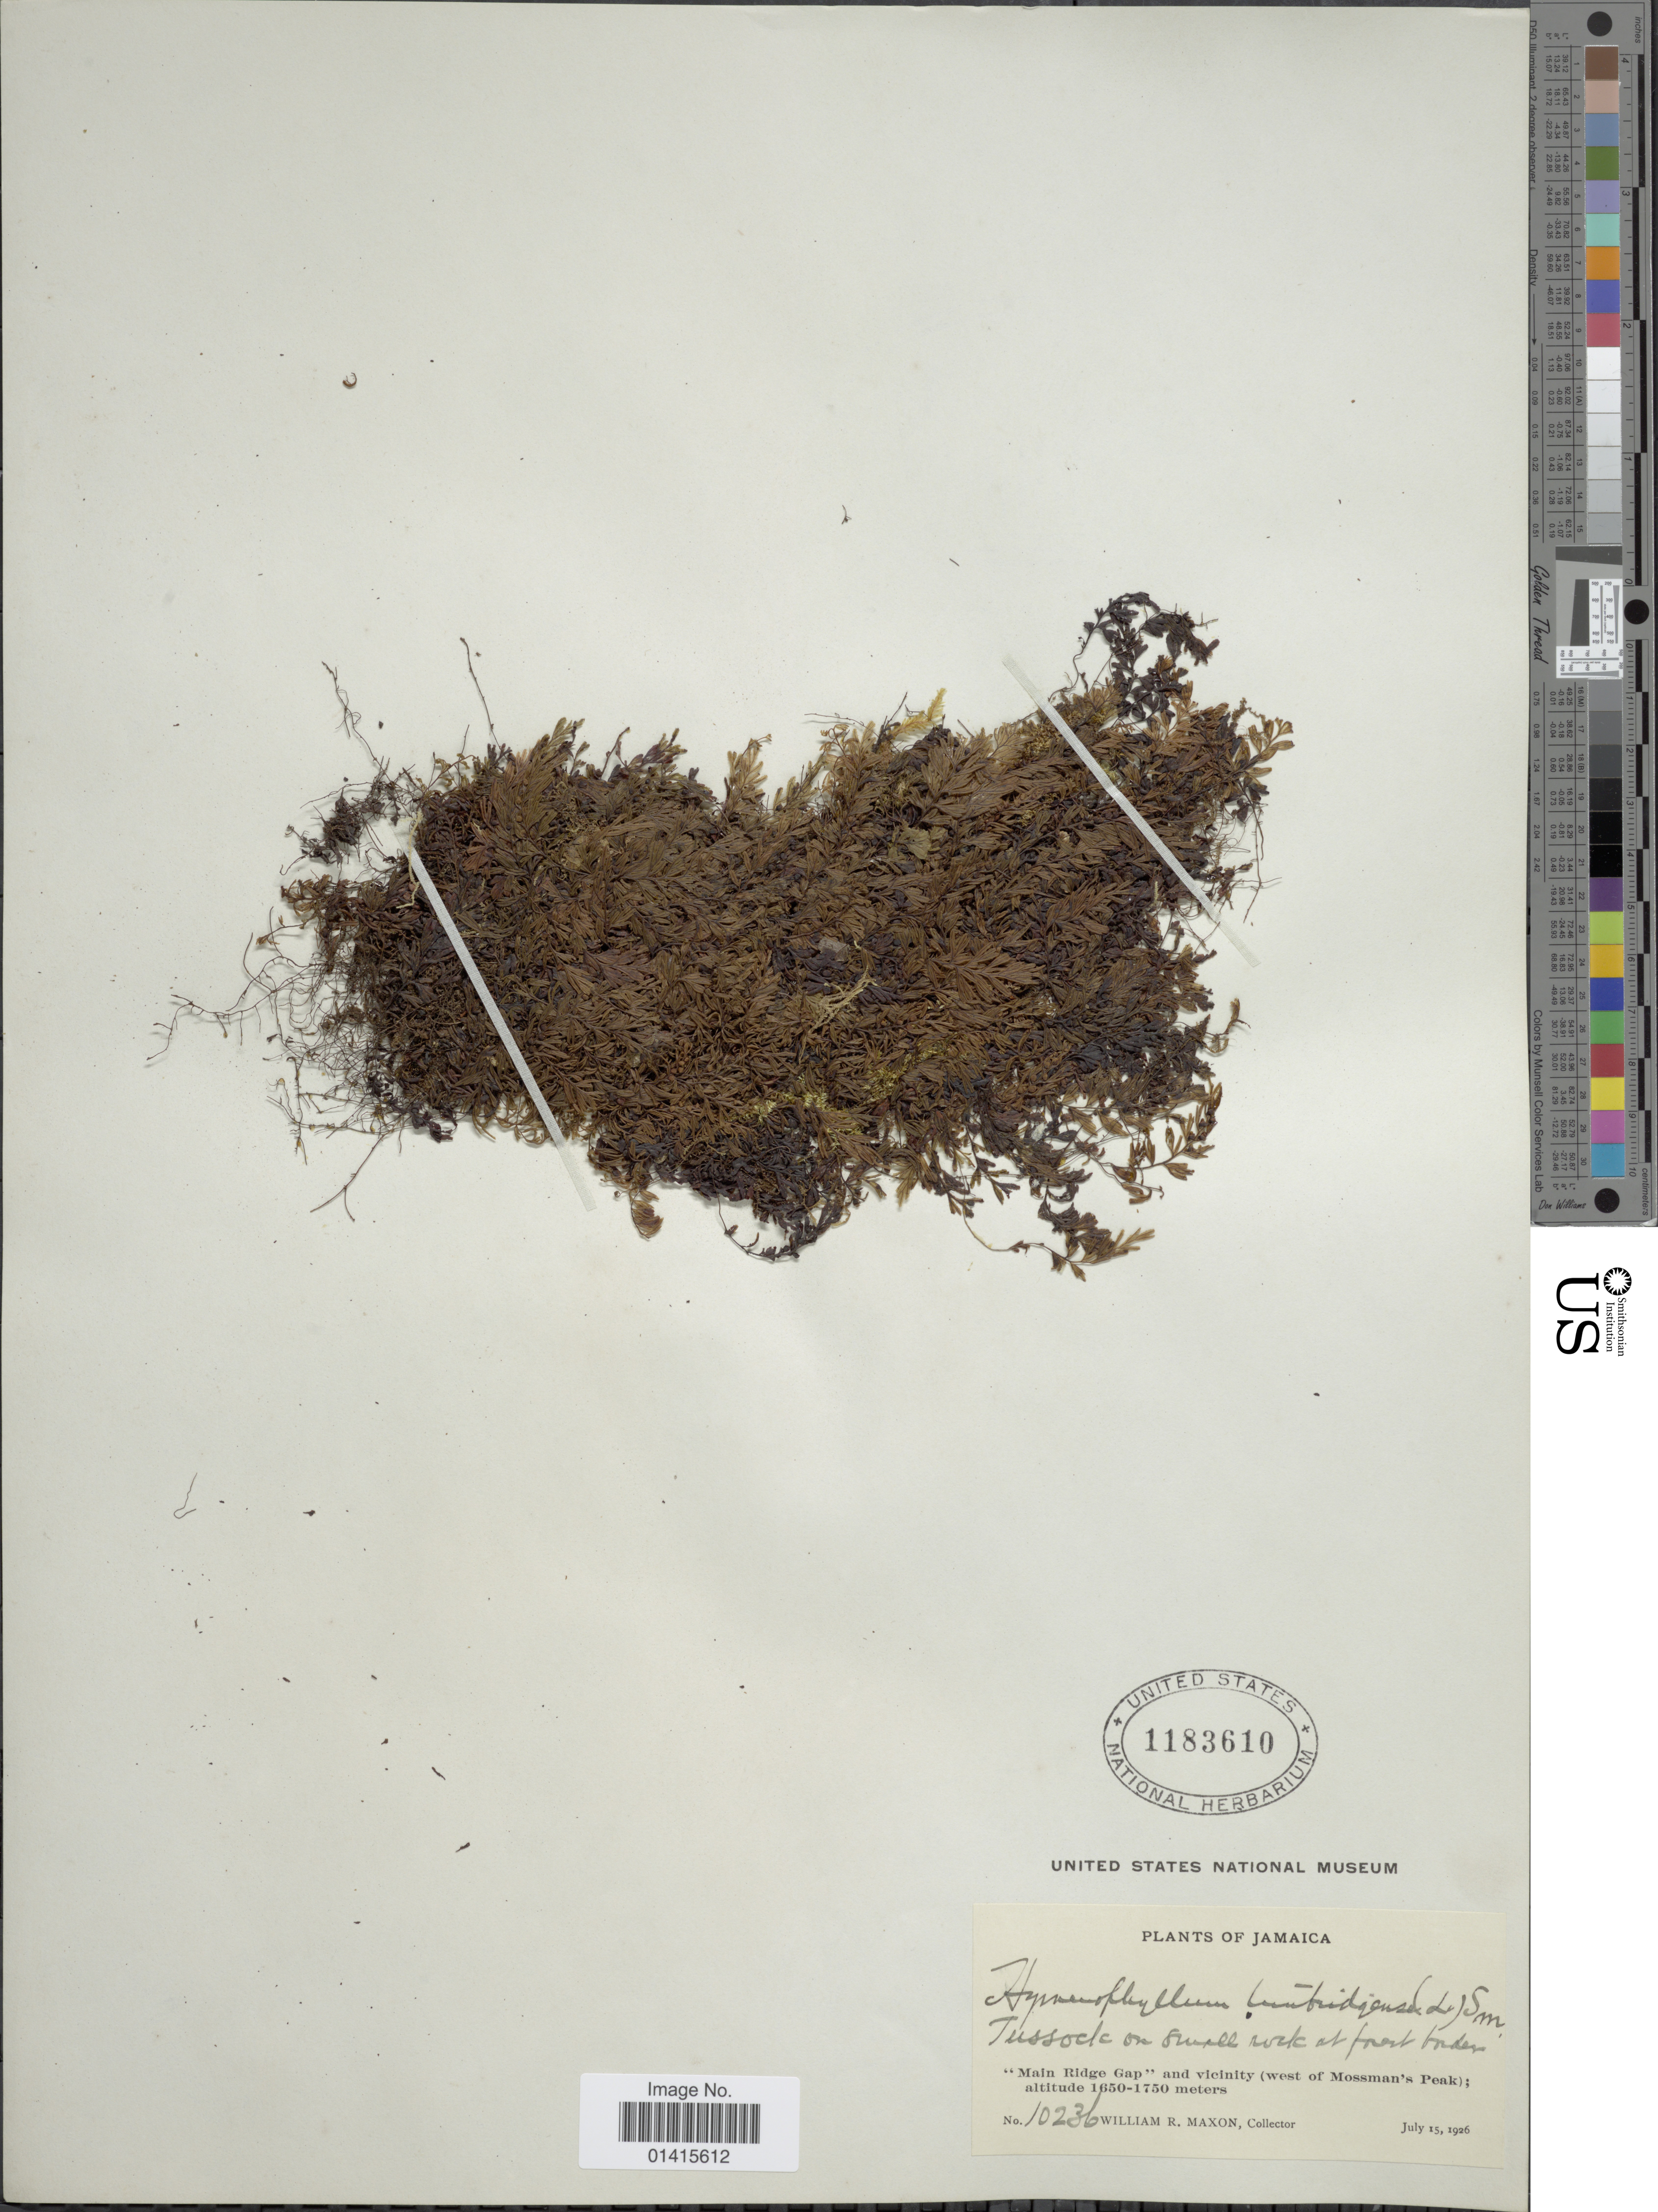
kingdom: Plantae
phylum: Tracheophyta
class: Polypodiopsida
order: Hymenophyllales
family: Hymenophyllaceae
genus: Hymenophyllum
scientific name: Hymenophyllum tunbrigense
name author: (L.) Small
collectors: W. R. Maxon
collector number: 10236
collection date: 1926-07-15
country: Jamaica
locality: Main ridge Gap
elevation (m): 1650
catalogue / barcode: US 1183610